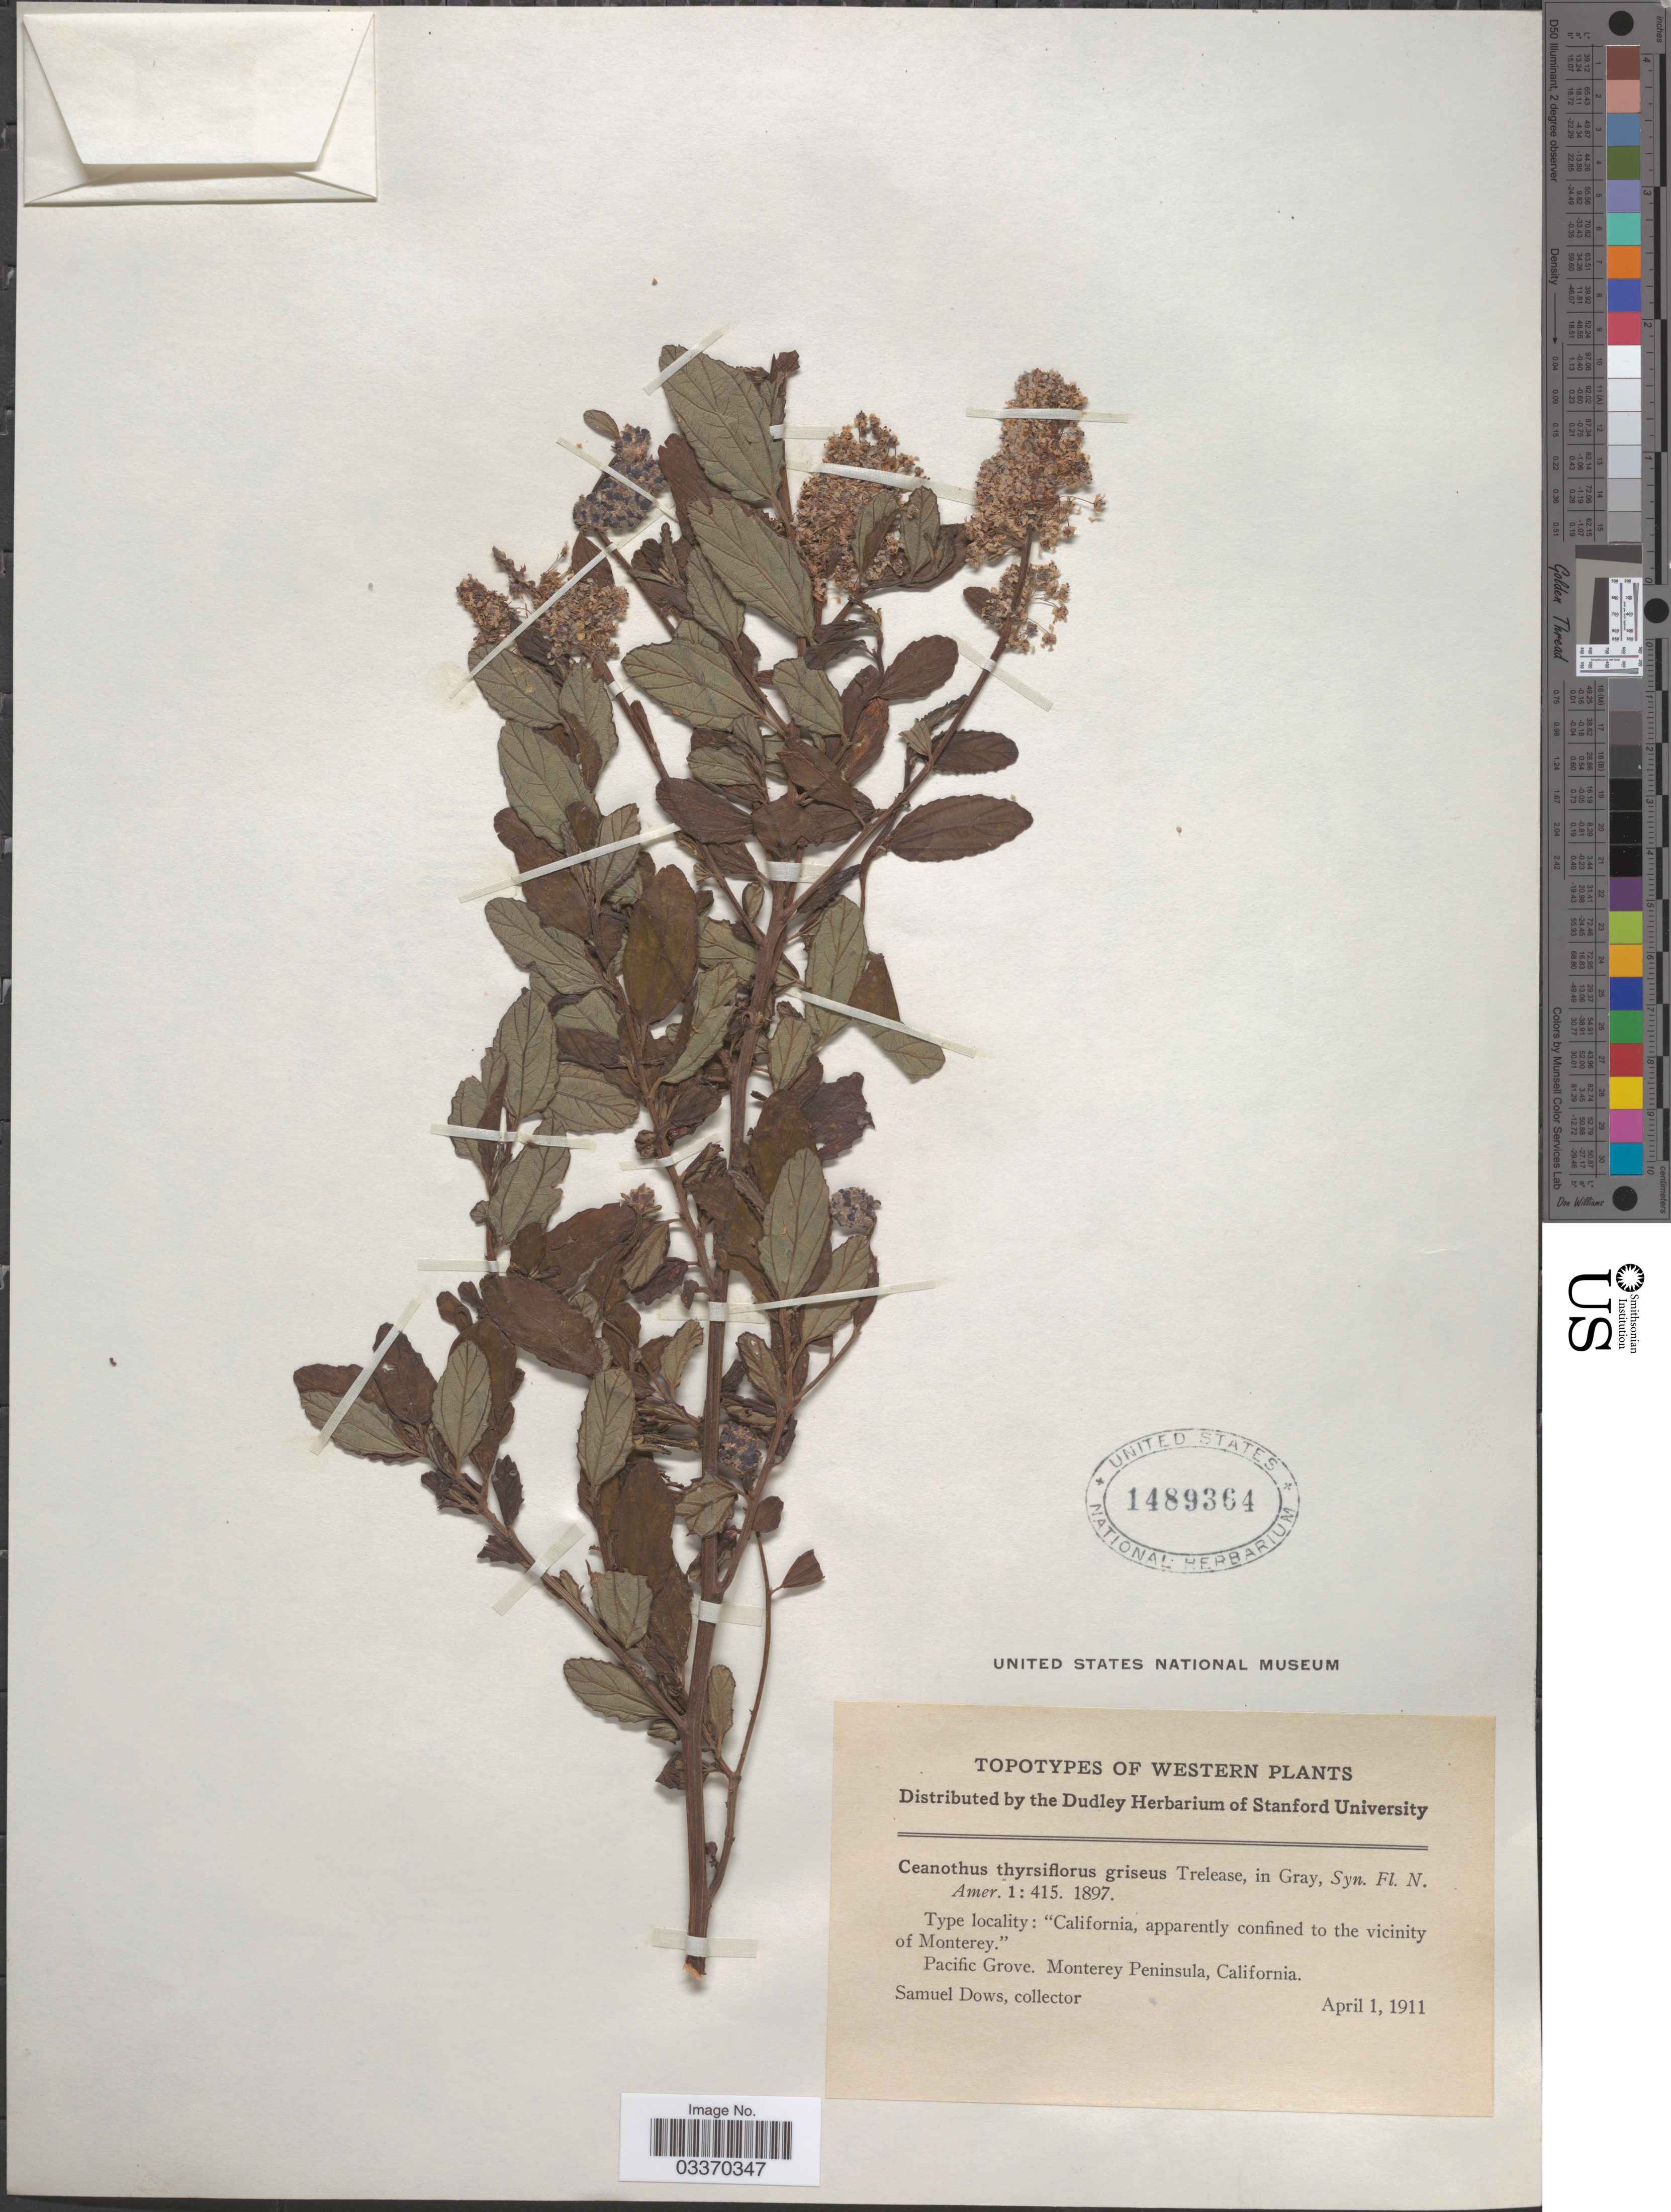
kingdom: Plantae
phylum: Tracheophyta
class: Magnoliopsida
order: Rosales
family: Rhamnaceae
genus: Ceanothus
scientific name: Ceanothus thyrsiflorus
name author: Eschsch.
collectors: S. Dows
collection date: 1911-04-01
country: United States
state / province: California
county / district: Monterey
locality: Western plants. Pacific Grove, Monterey Peninsula.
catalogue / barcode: US 1489364